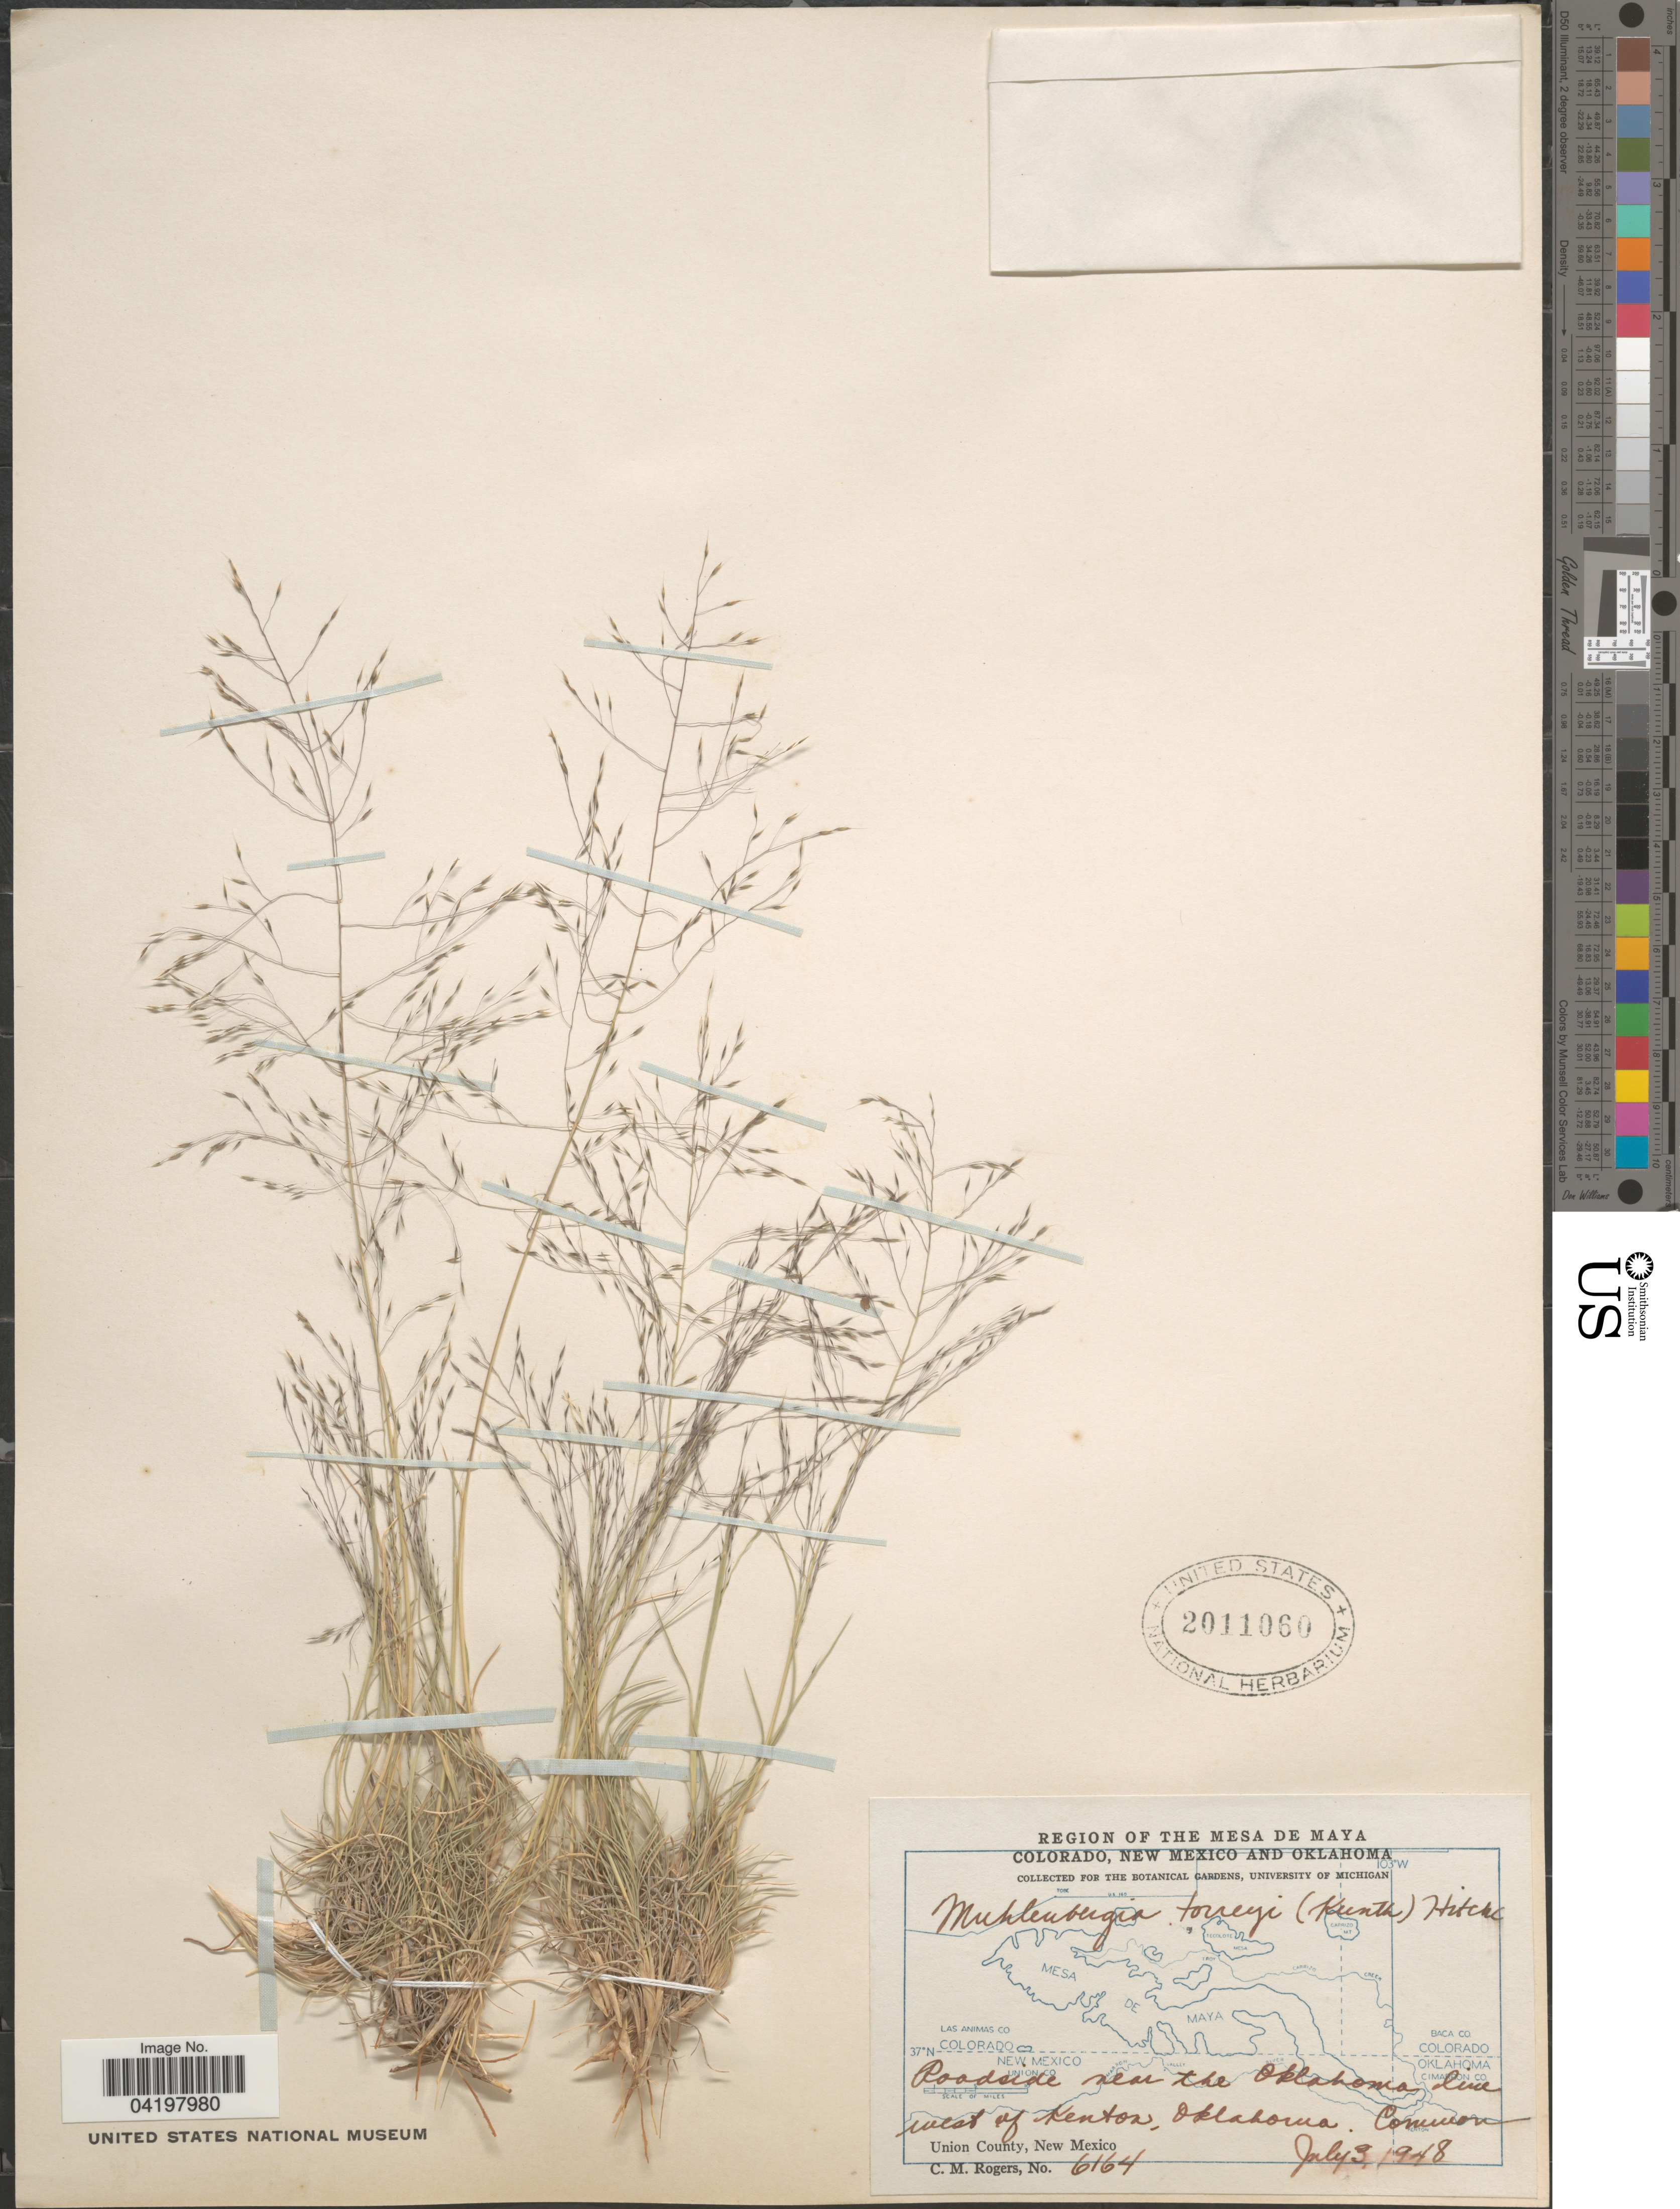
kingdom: Plantae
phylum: Tracheophyta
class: Liliopsida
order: Poales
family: Poaceae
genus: Muhlenbergia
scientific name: Muhlenbergia torreyi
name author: (Kunth) Hitchc. ex Bush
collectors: C. M. Rogers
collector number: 6164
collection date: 1948-07-03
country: United States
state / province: New Mexico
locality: Region of the Mesa de Maya. Roadside near the Oklahoma line west of Kenton, Oklahoma. Union County.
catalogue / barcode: US 2011060